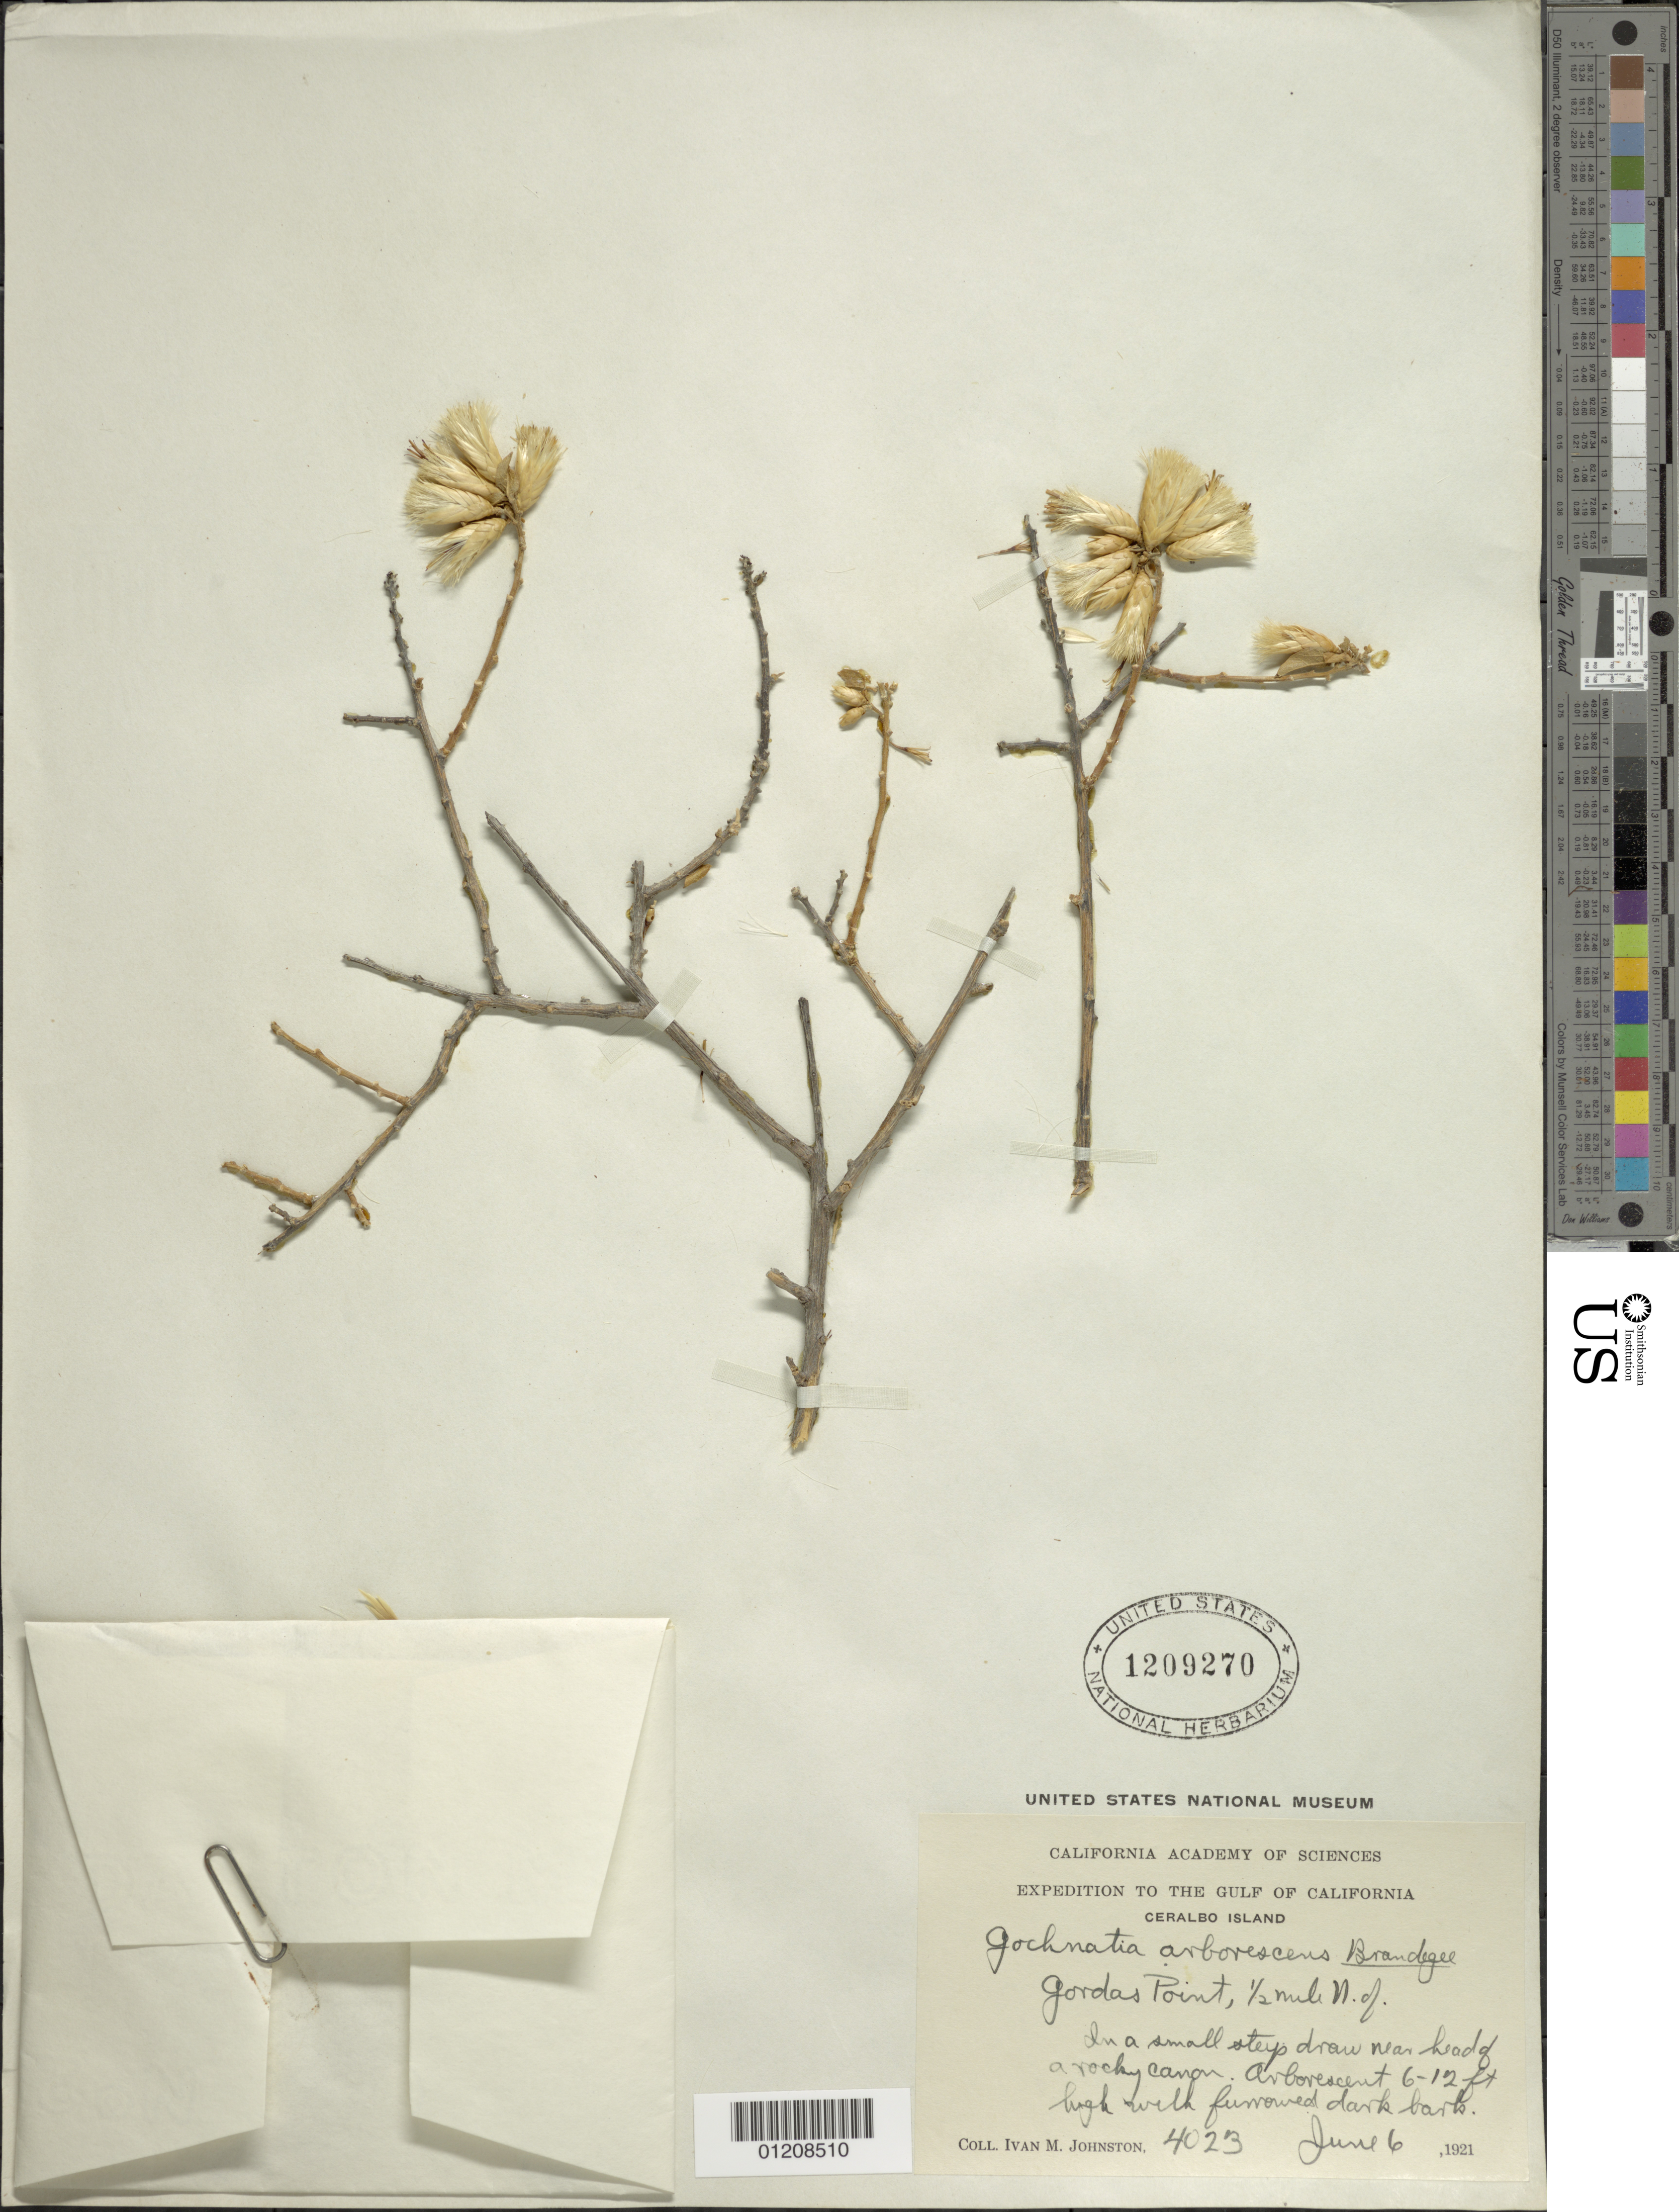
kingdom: Plantae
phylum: Tracheophyta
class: Magnoliopsida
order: Asterales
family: Asteraceae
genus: Gochnatia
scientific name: Gochnatia arborescens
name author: Brandegee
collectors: I.M. Johnston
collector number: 4023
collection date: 1921-06-06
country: Mexico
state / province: Baja California Sur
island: Ceralvo Island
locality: Ceralbo Island; 1/2 mi. N of Gordas Point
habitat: In a small steep draw near head of a rocky canyon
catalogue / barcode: US 1209270